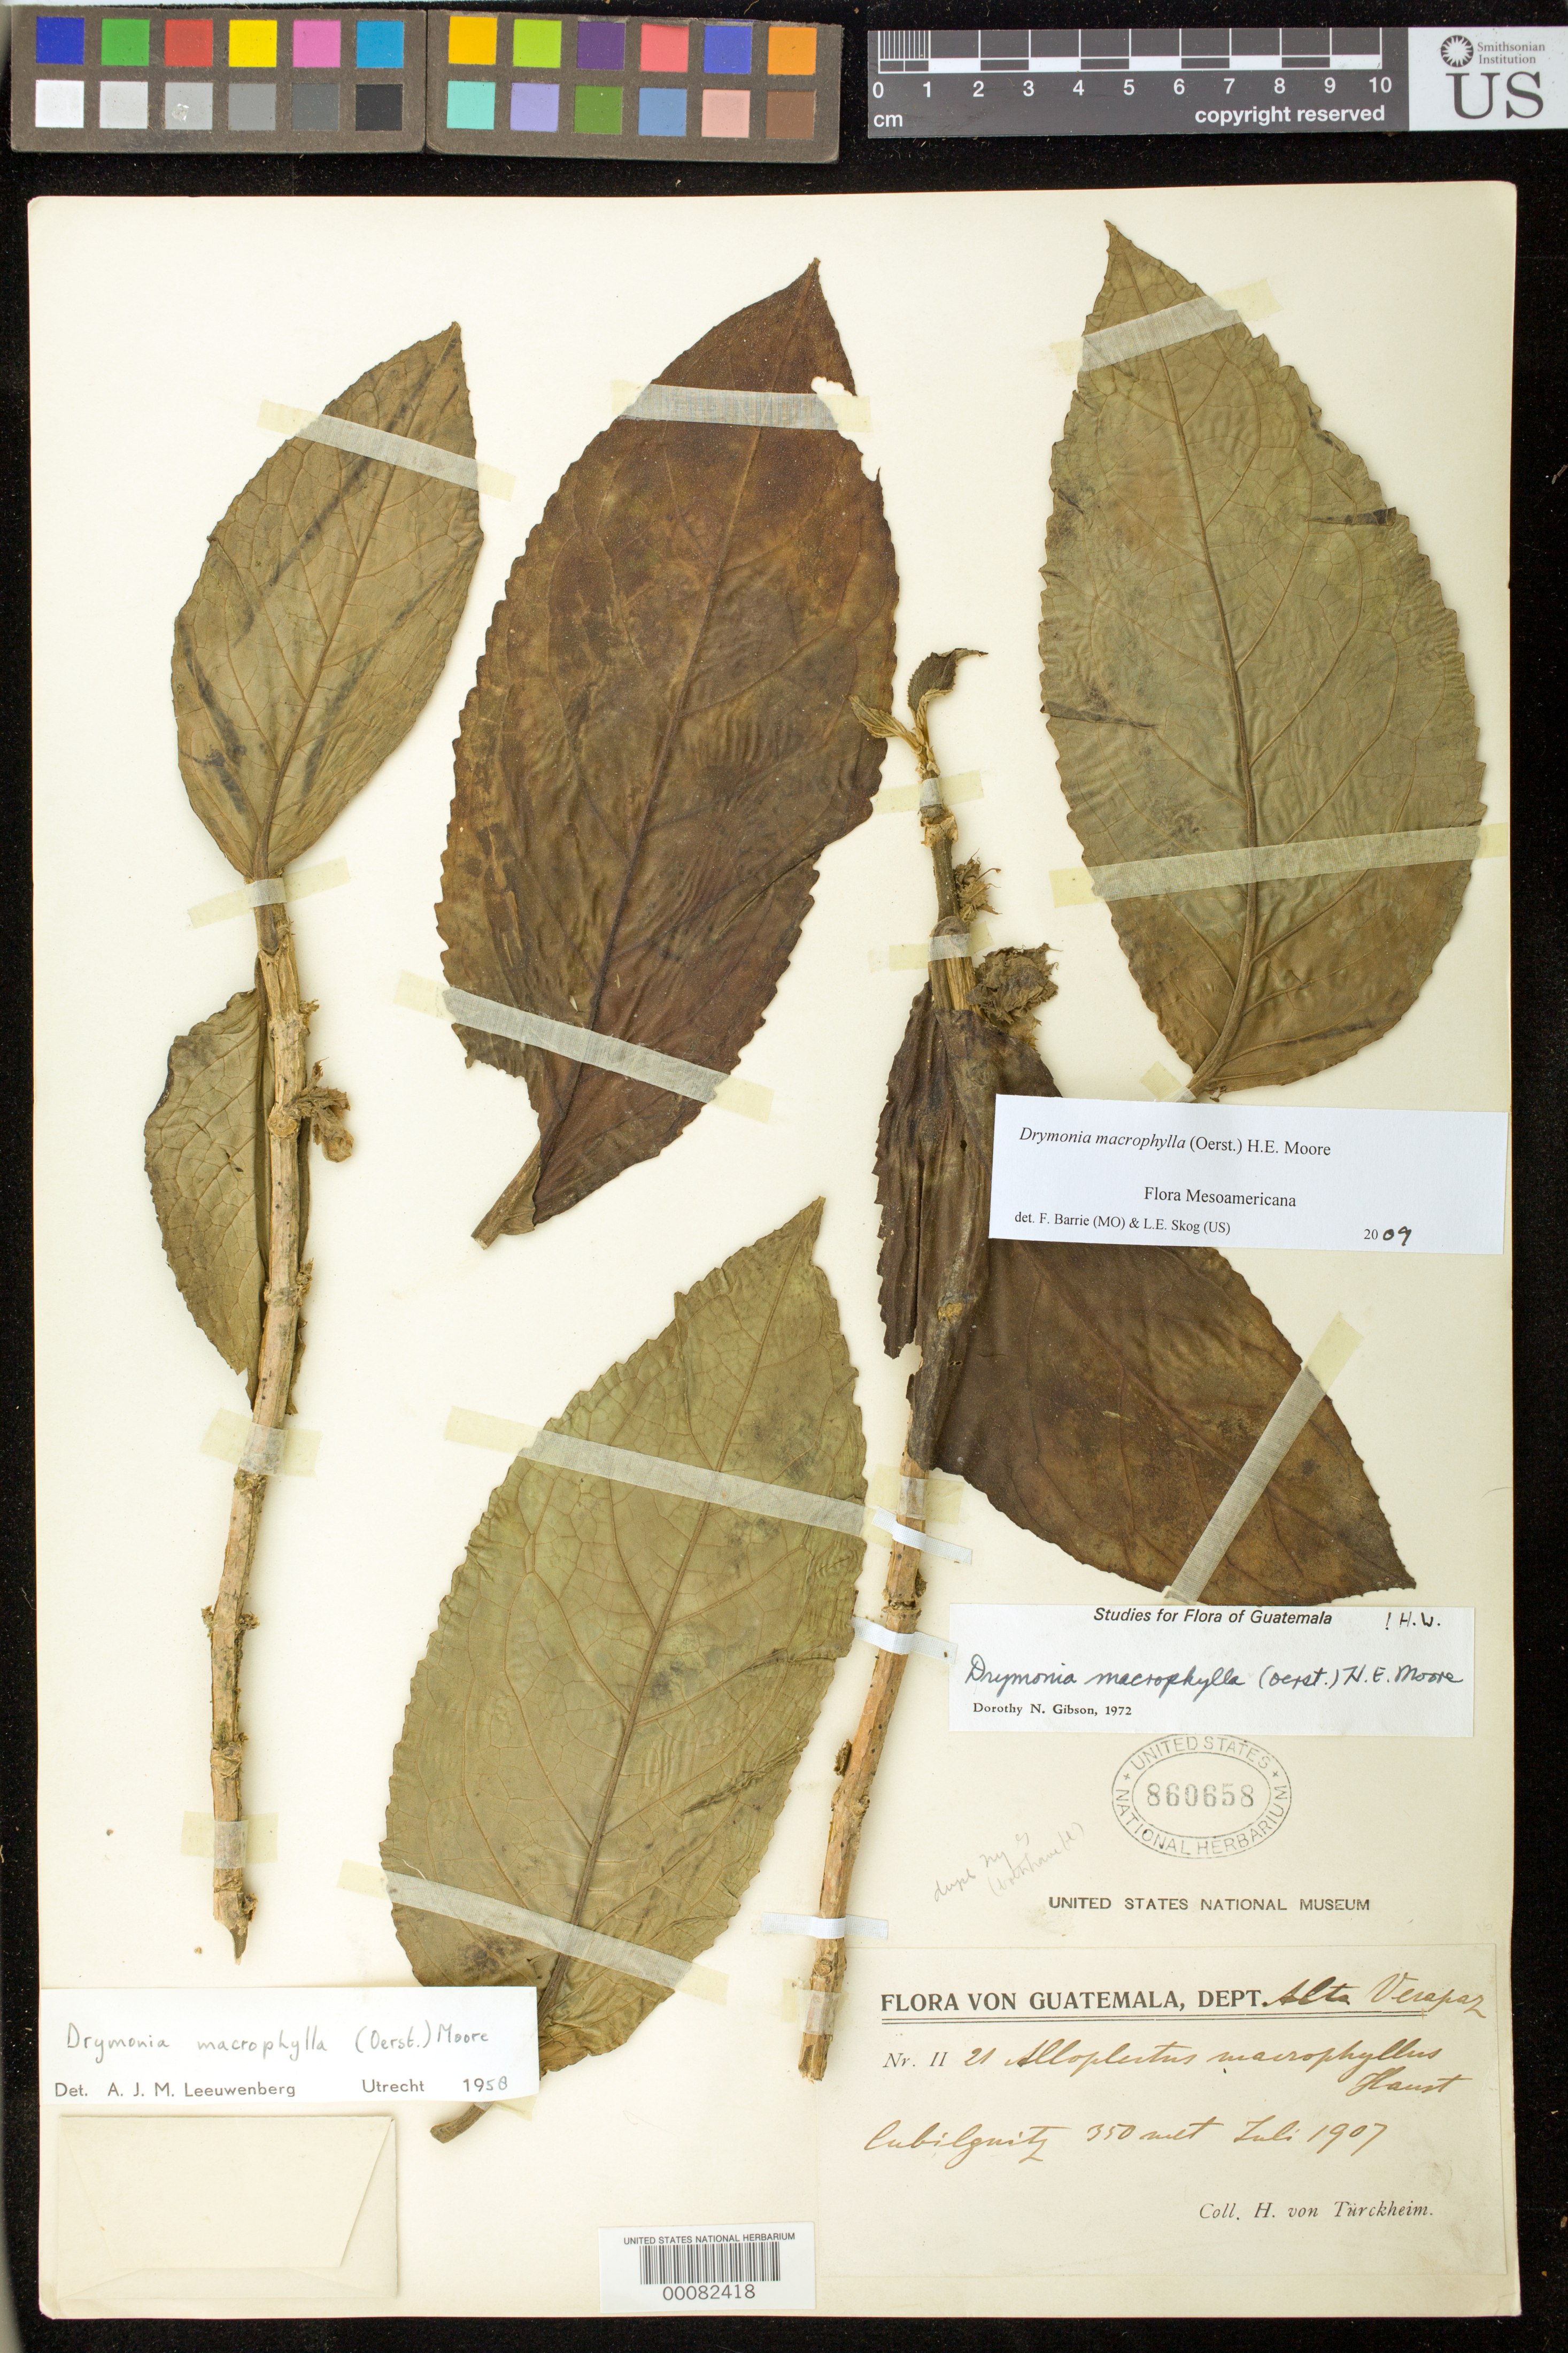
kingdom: Plantae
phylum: Tracheophyta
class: Magnoliopsida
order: Lamiales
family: Gesneriaceae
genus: Drymonia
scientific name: Drymonia macrophylla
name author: (Oerst.) H.E. Moore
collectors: H. von Türckheim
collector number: II 21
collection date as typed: Jul 1907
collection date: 1907-07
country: Guatemala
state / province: Alta Verapaz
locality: Cubilquitz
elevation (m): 350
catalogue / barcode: US 860658